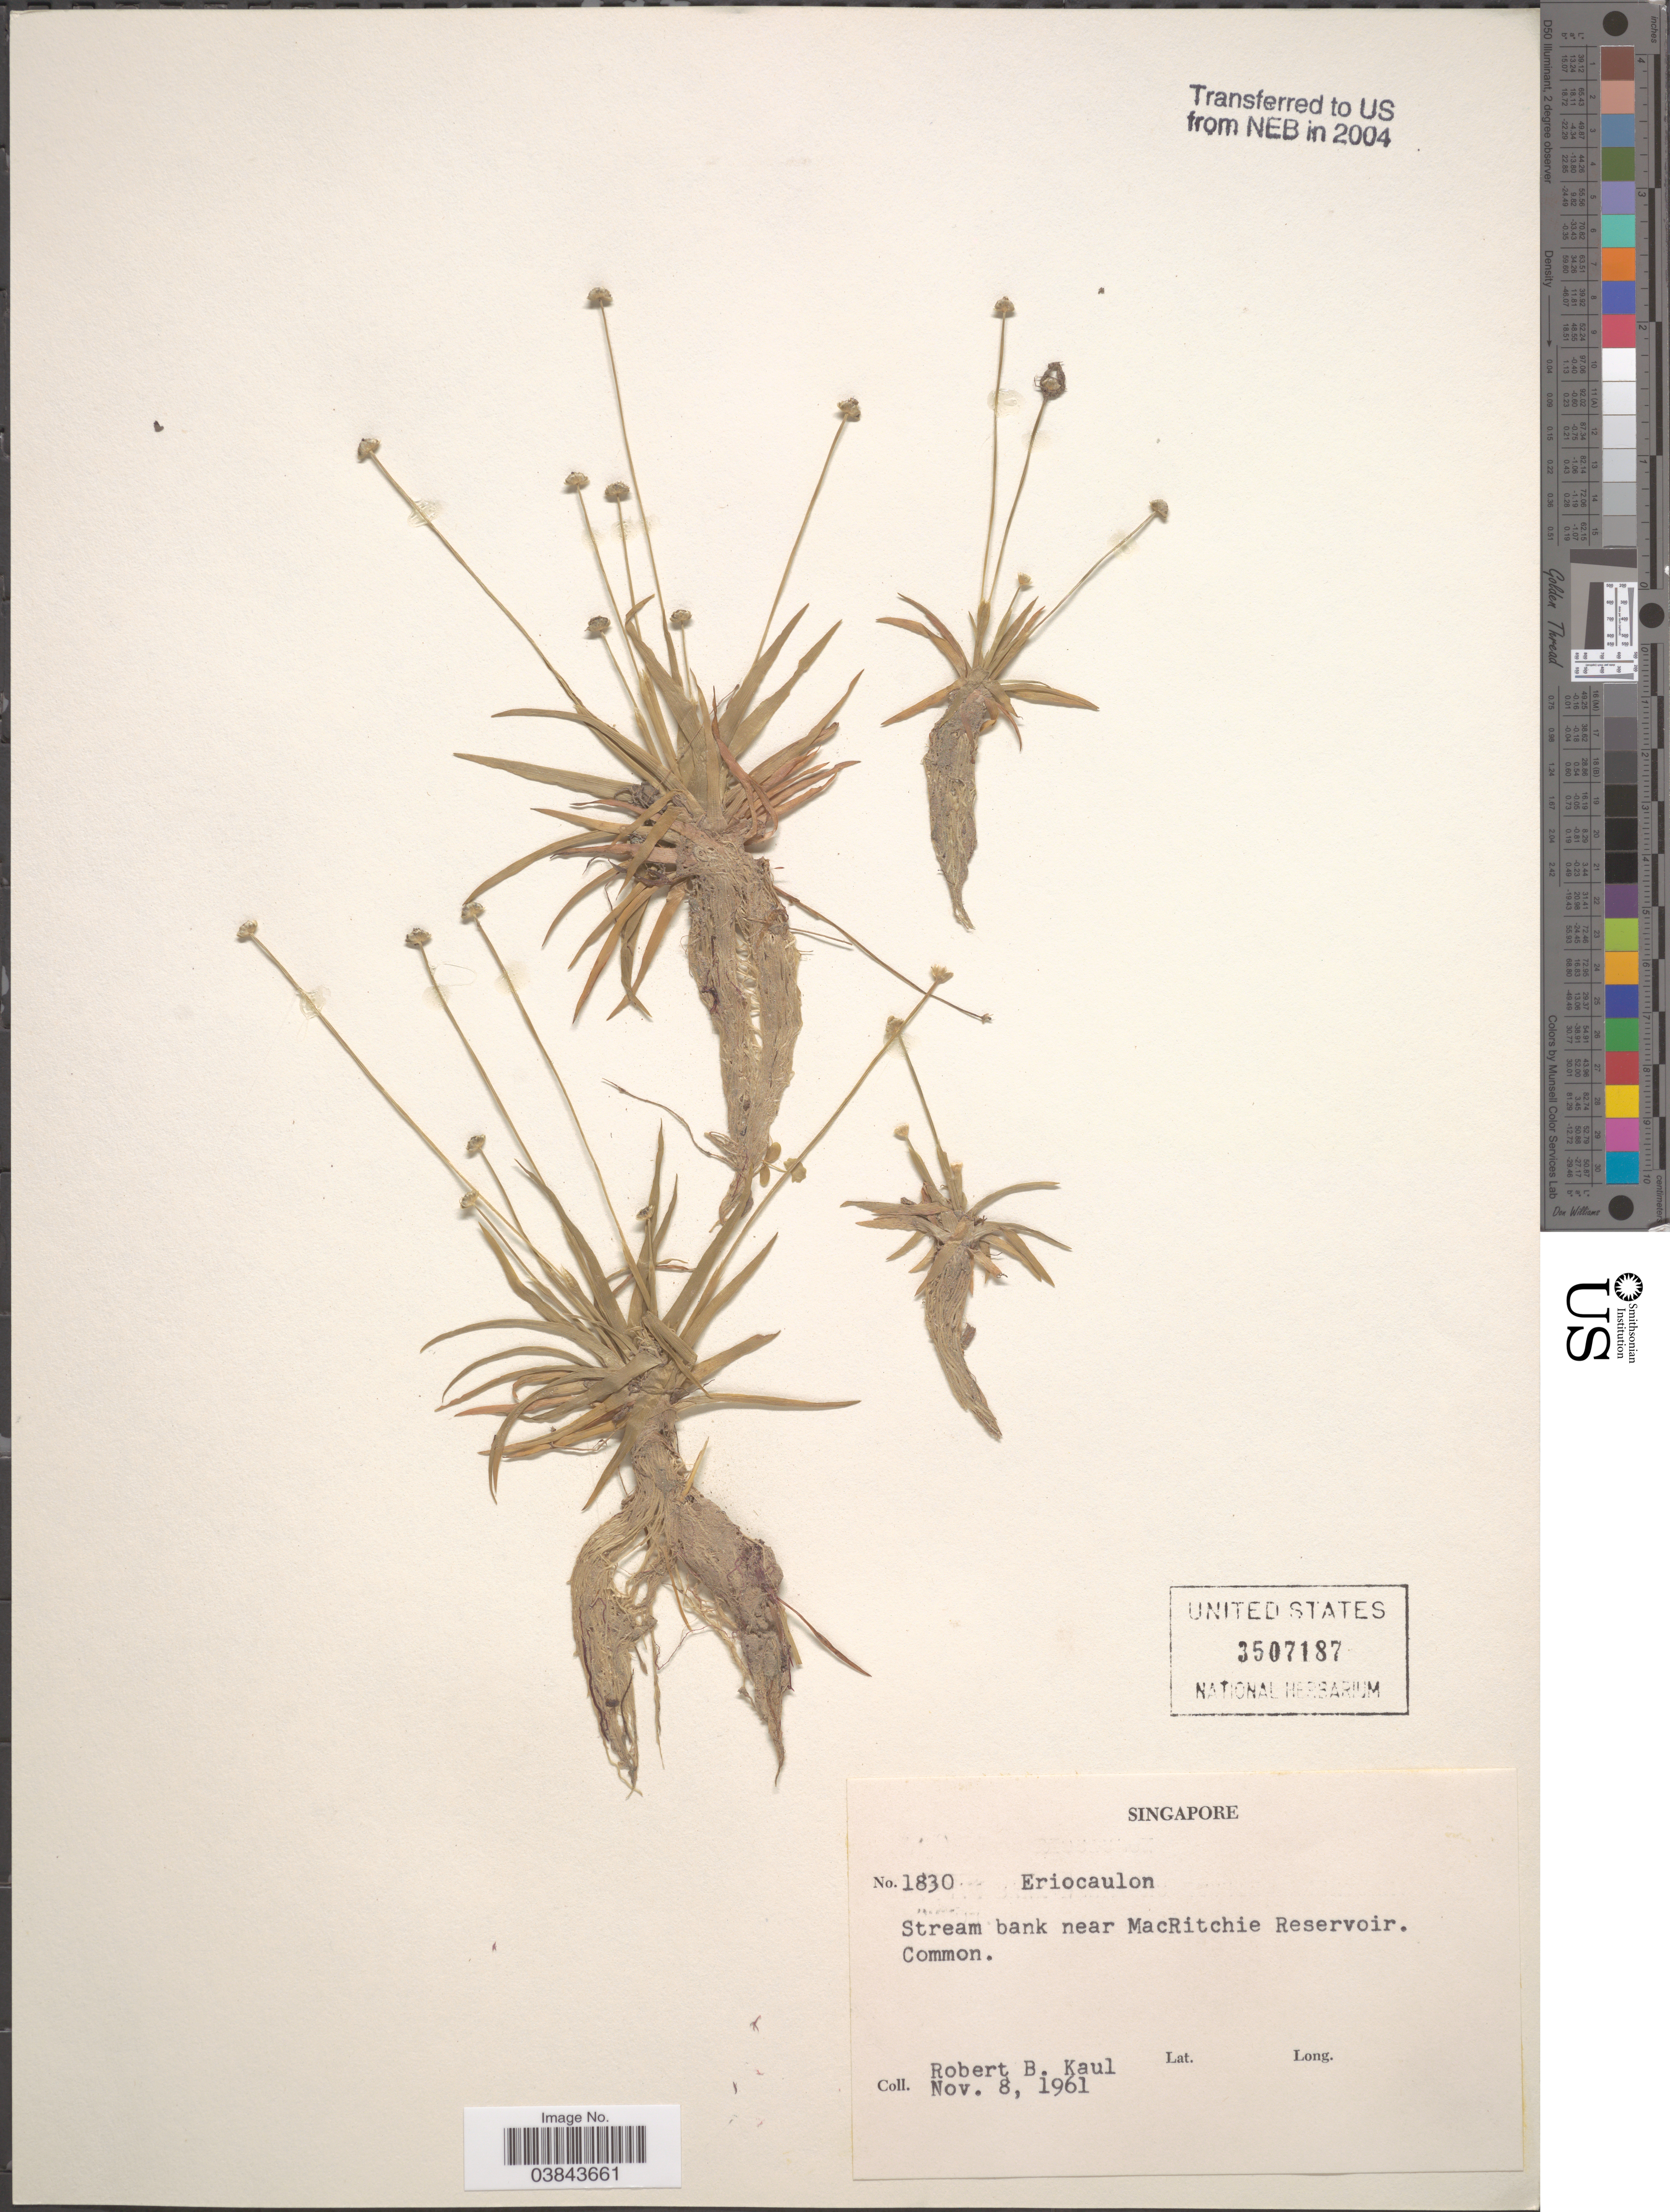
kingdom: Plantae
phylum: Tracheophyta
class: Liliopsida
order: Poales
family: Eriocaulaceae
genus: Eriocaulon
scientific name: Eriocaulon sp.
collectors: R. Kaul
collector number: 1830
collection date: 1961-11-08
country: Singapore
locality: Stream bank near MacRitchie Reservoir.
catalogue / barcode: US 3507187